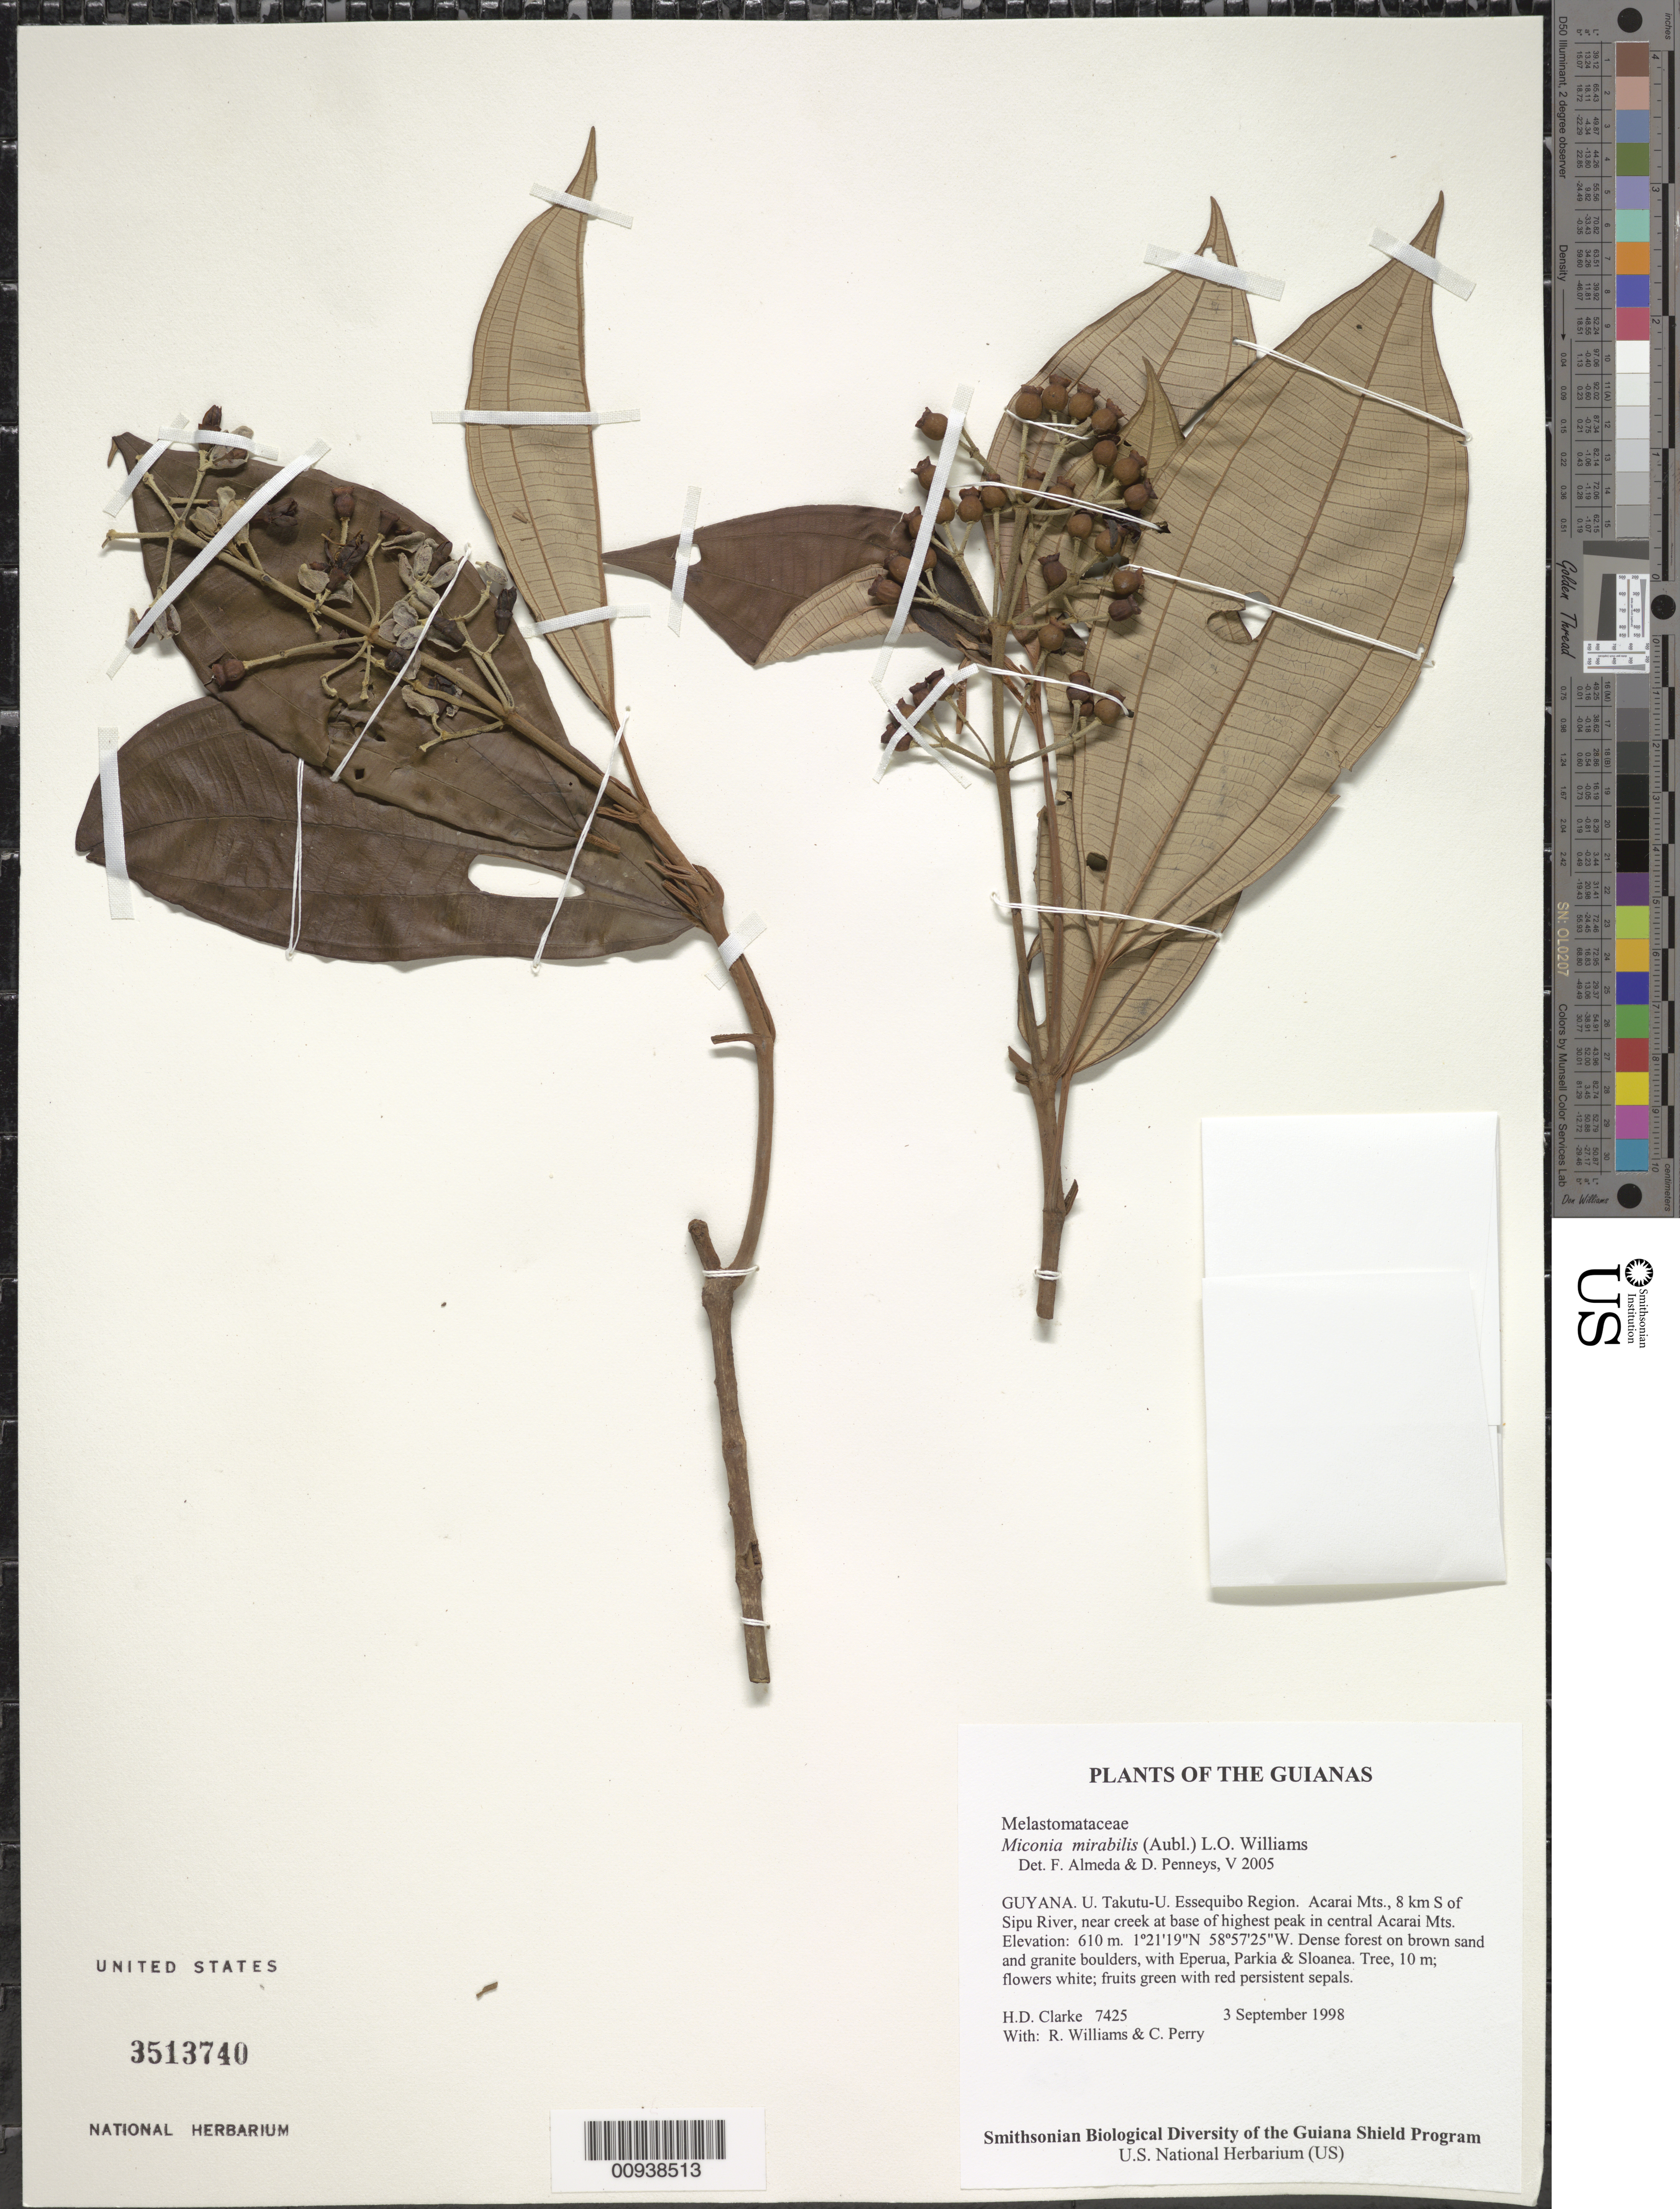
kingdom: Plantae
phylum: Tracheophyta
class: Magnoliopsida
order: Myrtales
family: Melastomataceae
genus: Miconia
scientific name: Miconia mirabilis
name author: (Aubl.) L.O. Williams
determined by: Almeda, F.; Penneys, D. S.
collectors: H. D. Clarke, R. Williams & C. Perry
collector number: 7425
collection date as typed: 3 September 1998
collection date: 1998-09-03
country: Guyana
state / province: U. Takutu-U. Essequibo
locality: Acarai Mts., 8 km S of Sipu River, near creek at base of highest peak in central Acarai Mts.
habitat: Dense forest on brown sand and granite boulders, with Eperua, Parkia & Sloanea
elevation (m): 610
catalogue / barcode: US 3513740